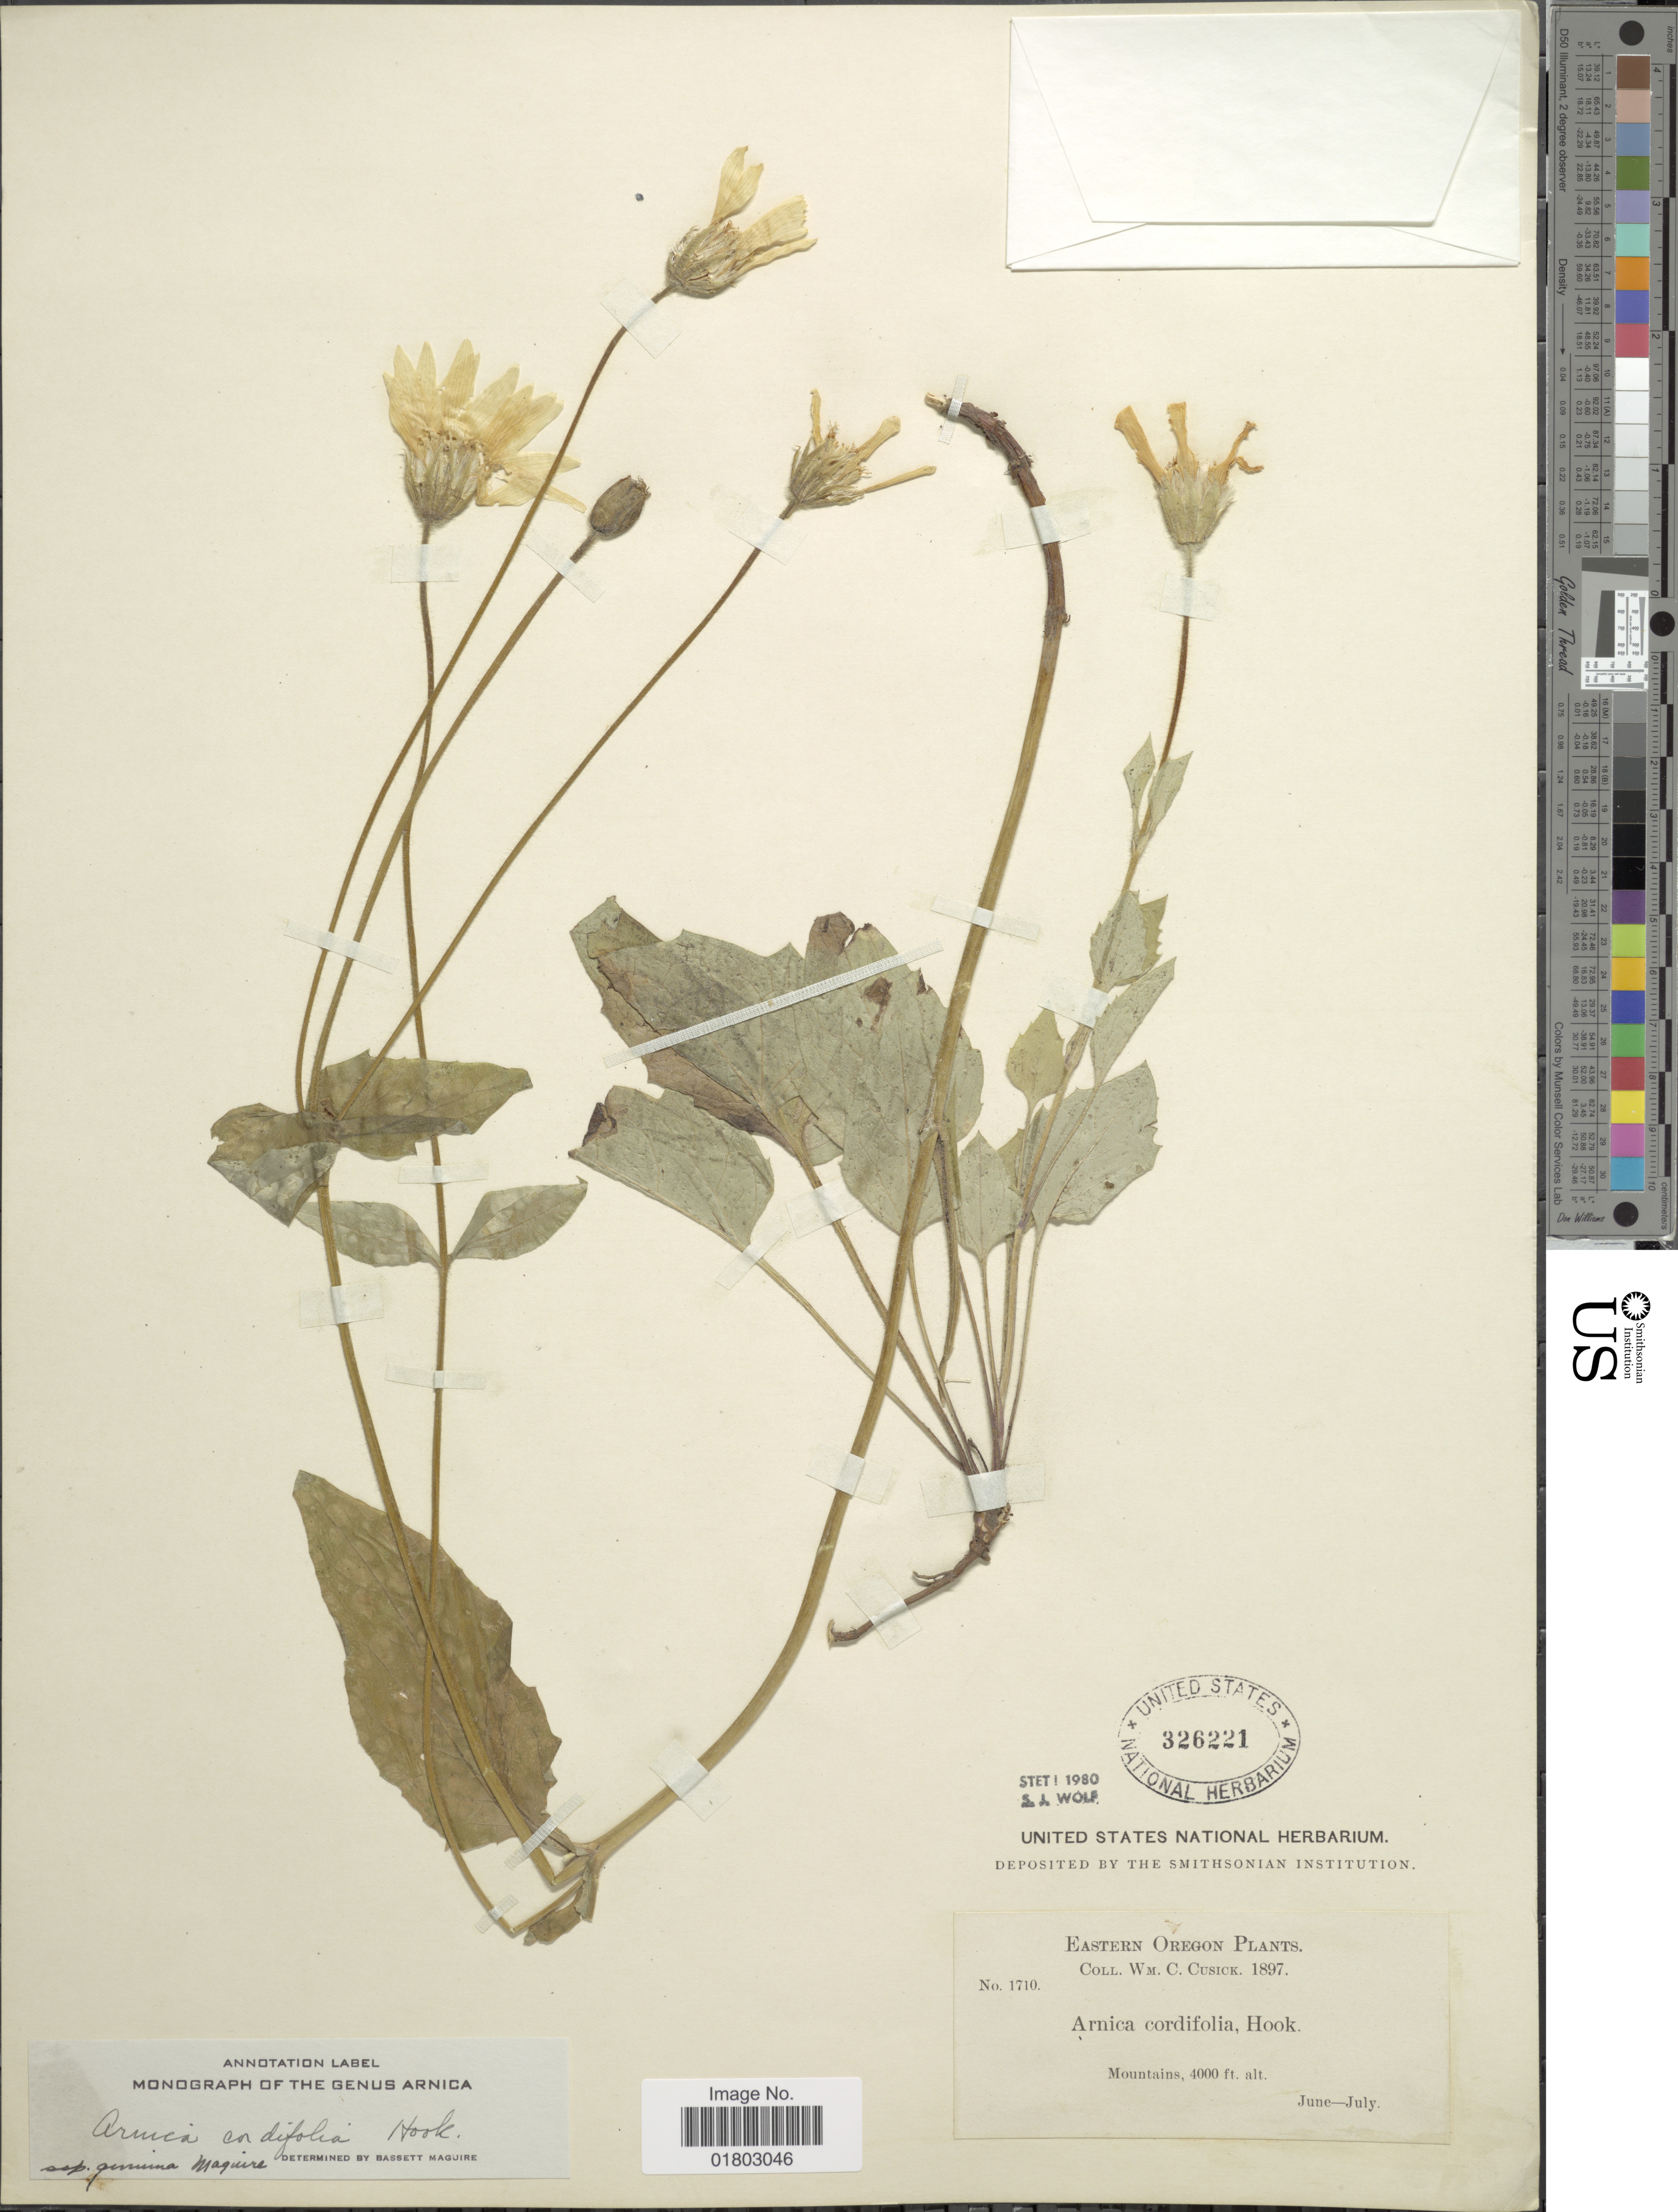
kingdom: Plantae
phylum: Tracheophyta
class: Magnoliopsida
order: Asterales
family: Asteraceae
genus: Arnica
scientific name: Arnica cordifolia subsp. genuina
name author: Maguire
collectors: W. C. Cusick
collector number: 1710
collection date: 1897-06/1897-07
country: United States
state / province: Oregon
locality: Eastern Oregon, Mountains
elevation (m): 1219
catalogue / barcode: US 326221